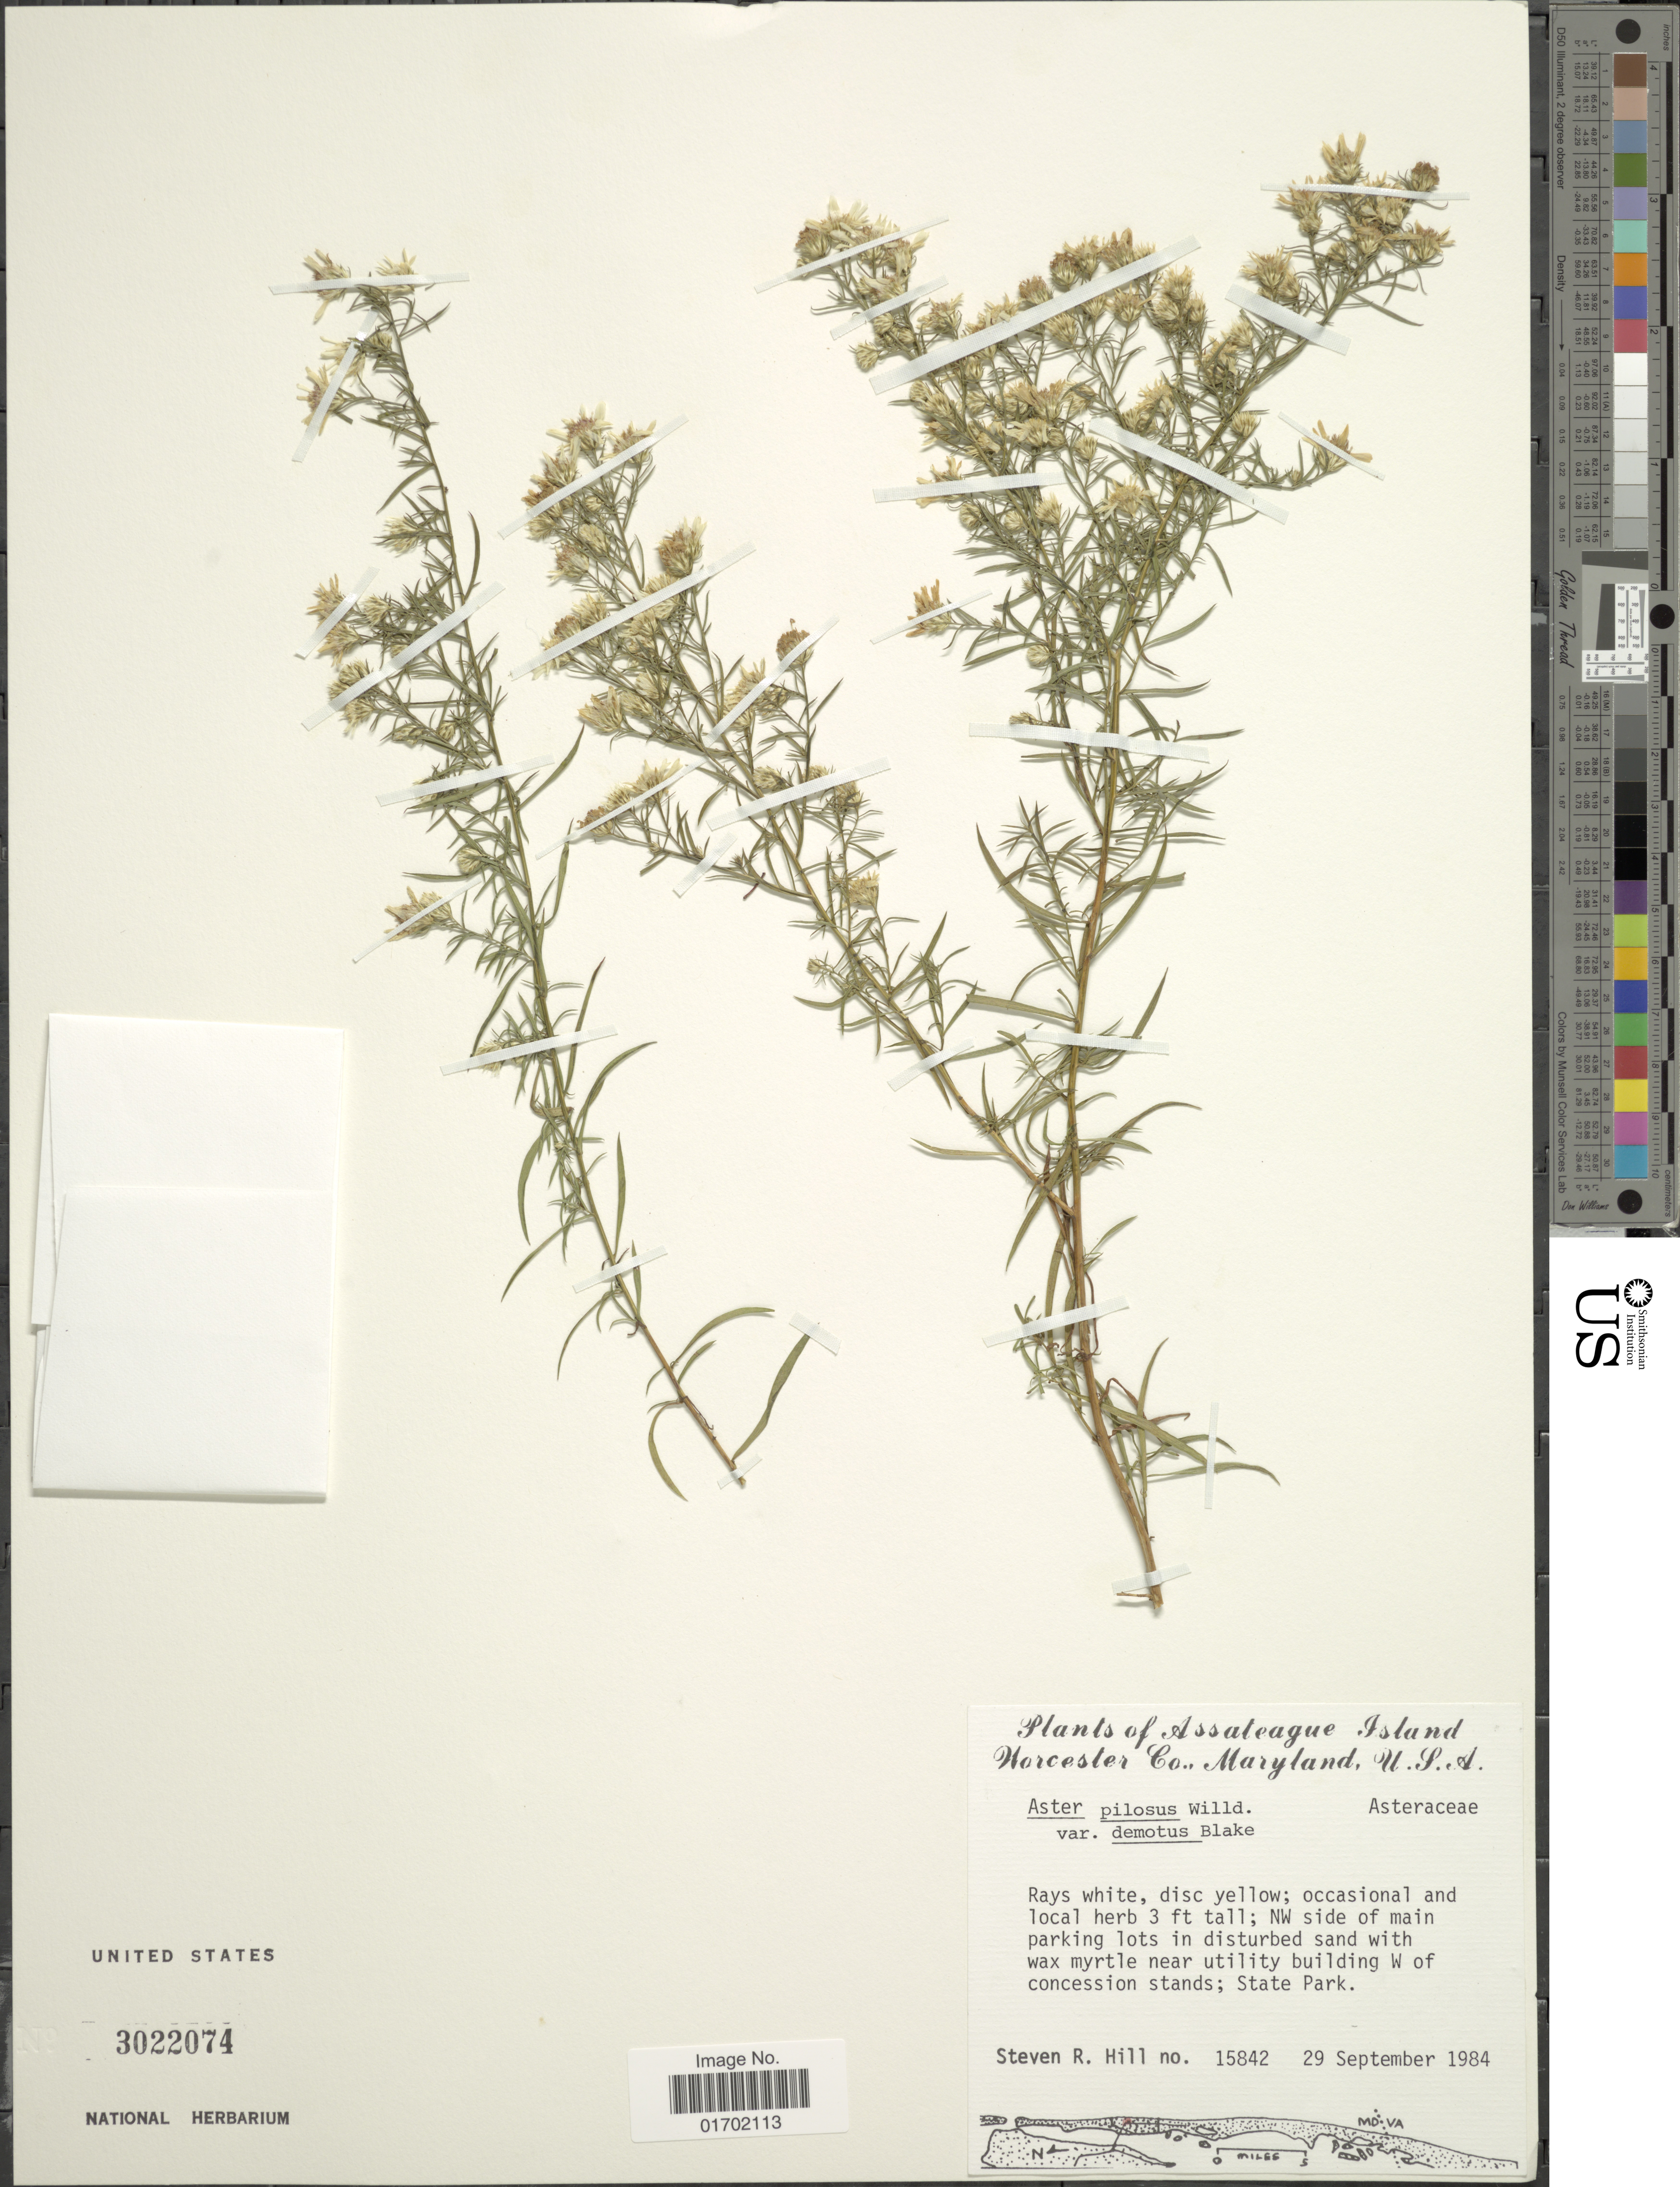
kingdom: Plantae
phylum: Tracheophyta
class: Magnoliopsida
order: Asterales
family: Asteraceae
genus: Symphyotrichum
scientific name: Symphyotrichum pilosum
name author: (Willd.) G.L. Nesom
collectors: S. Hill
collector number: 15842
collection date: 1984-09-29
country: United States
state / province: Maryland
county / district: Worcester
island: Assateague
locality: Assateague Island State Park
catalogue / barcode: US 3022074